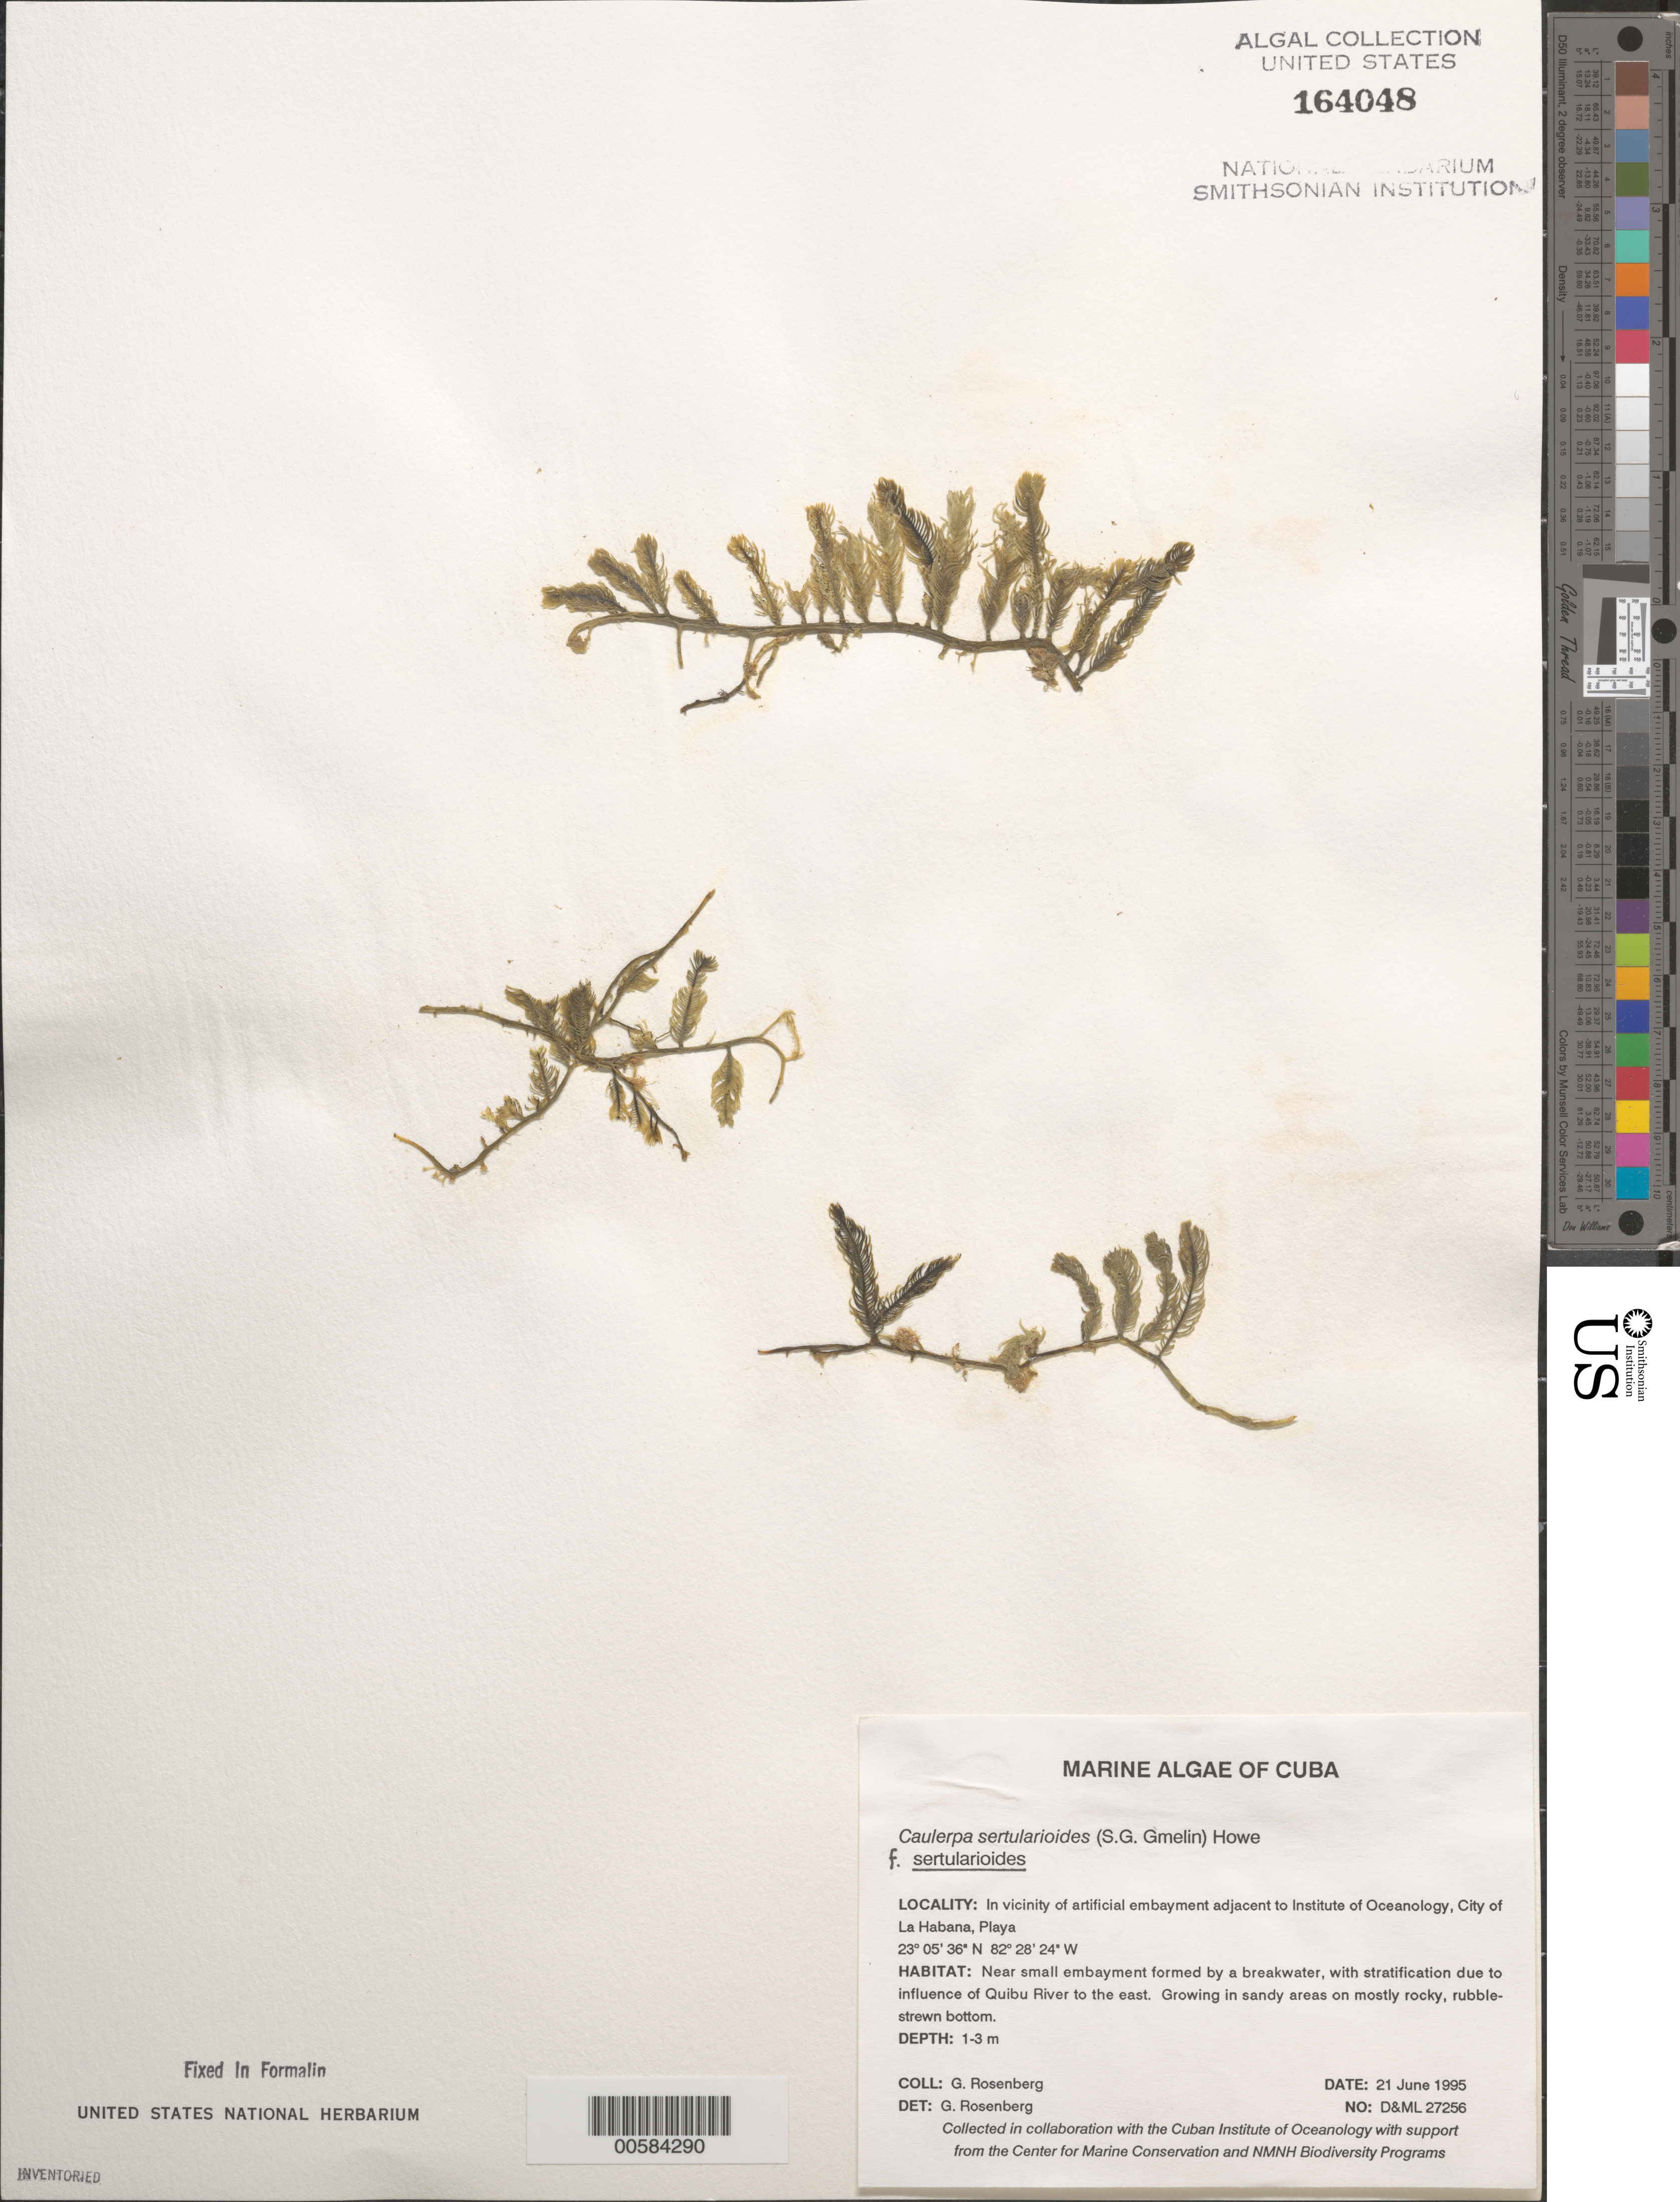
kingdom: Plantae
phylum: Chlorophyta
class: Ulvophyceae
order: Bryopsidales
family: Caulerpaceae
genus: Caulerpa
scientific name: Caulerpa sertularioides f. sertularioides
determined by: Rosenberg, G.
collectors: G. Rosenberg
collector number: D&ML 27256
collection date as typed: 21 Jun 1995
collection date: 1995-06-21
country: Cuba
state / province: La Habana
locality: La habana, by institute of oceanology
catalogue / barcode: US 164048